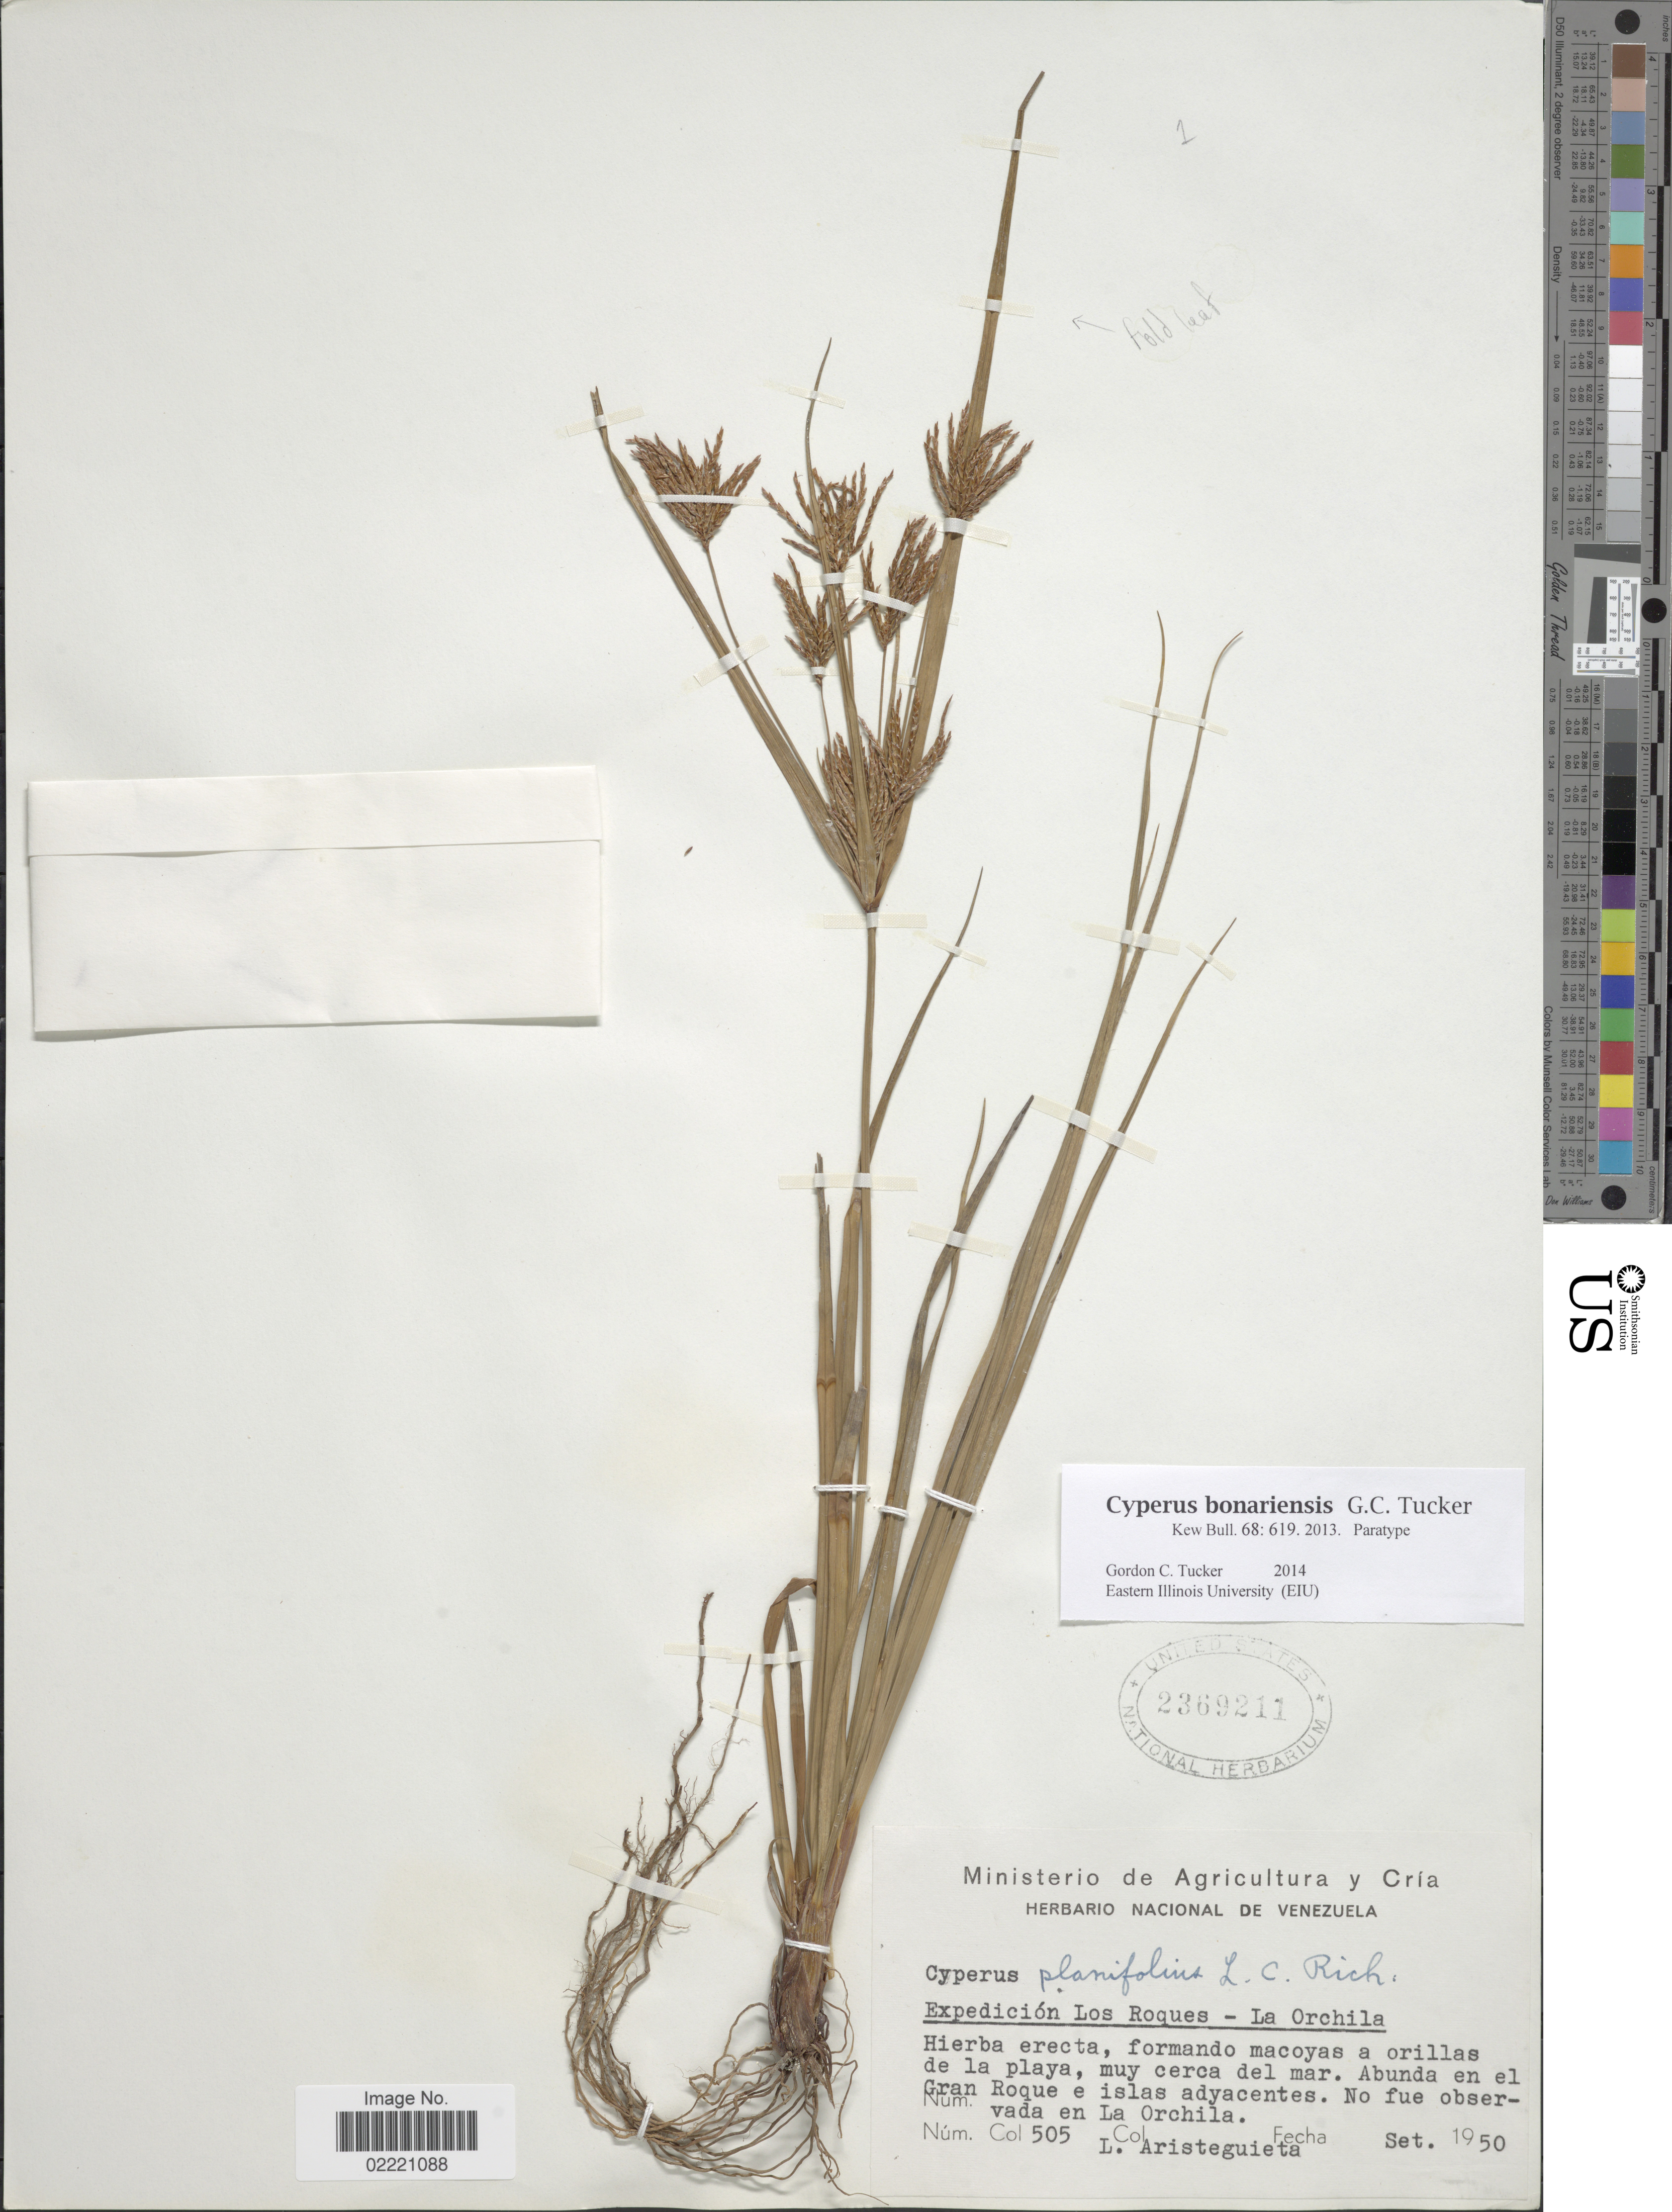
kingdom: Plantae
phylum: Tracheophyta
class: Liliopsida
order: Poales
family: Cyperaceae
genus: Cyperus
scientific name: Cyperus bonariensis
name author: G.C. Tucker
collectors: L. Aristeguieta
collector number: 505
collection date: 1950-09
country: Venezuela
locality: Abunda en el Gran Roque en islas adyacentas, no fue observada en La Orchila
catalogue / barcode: US 2369211